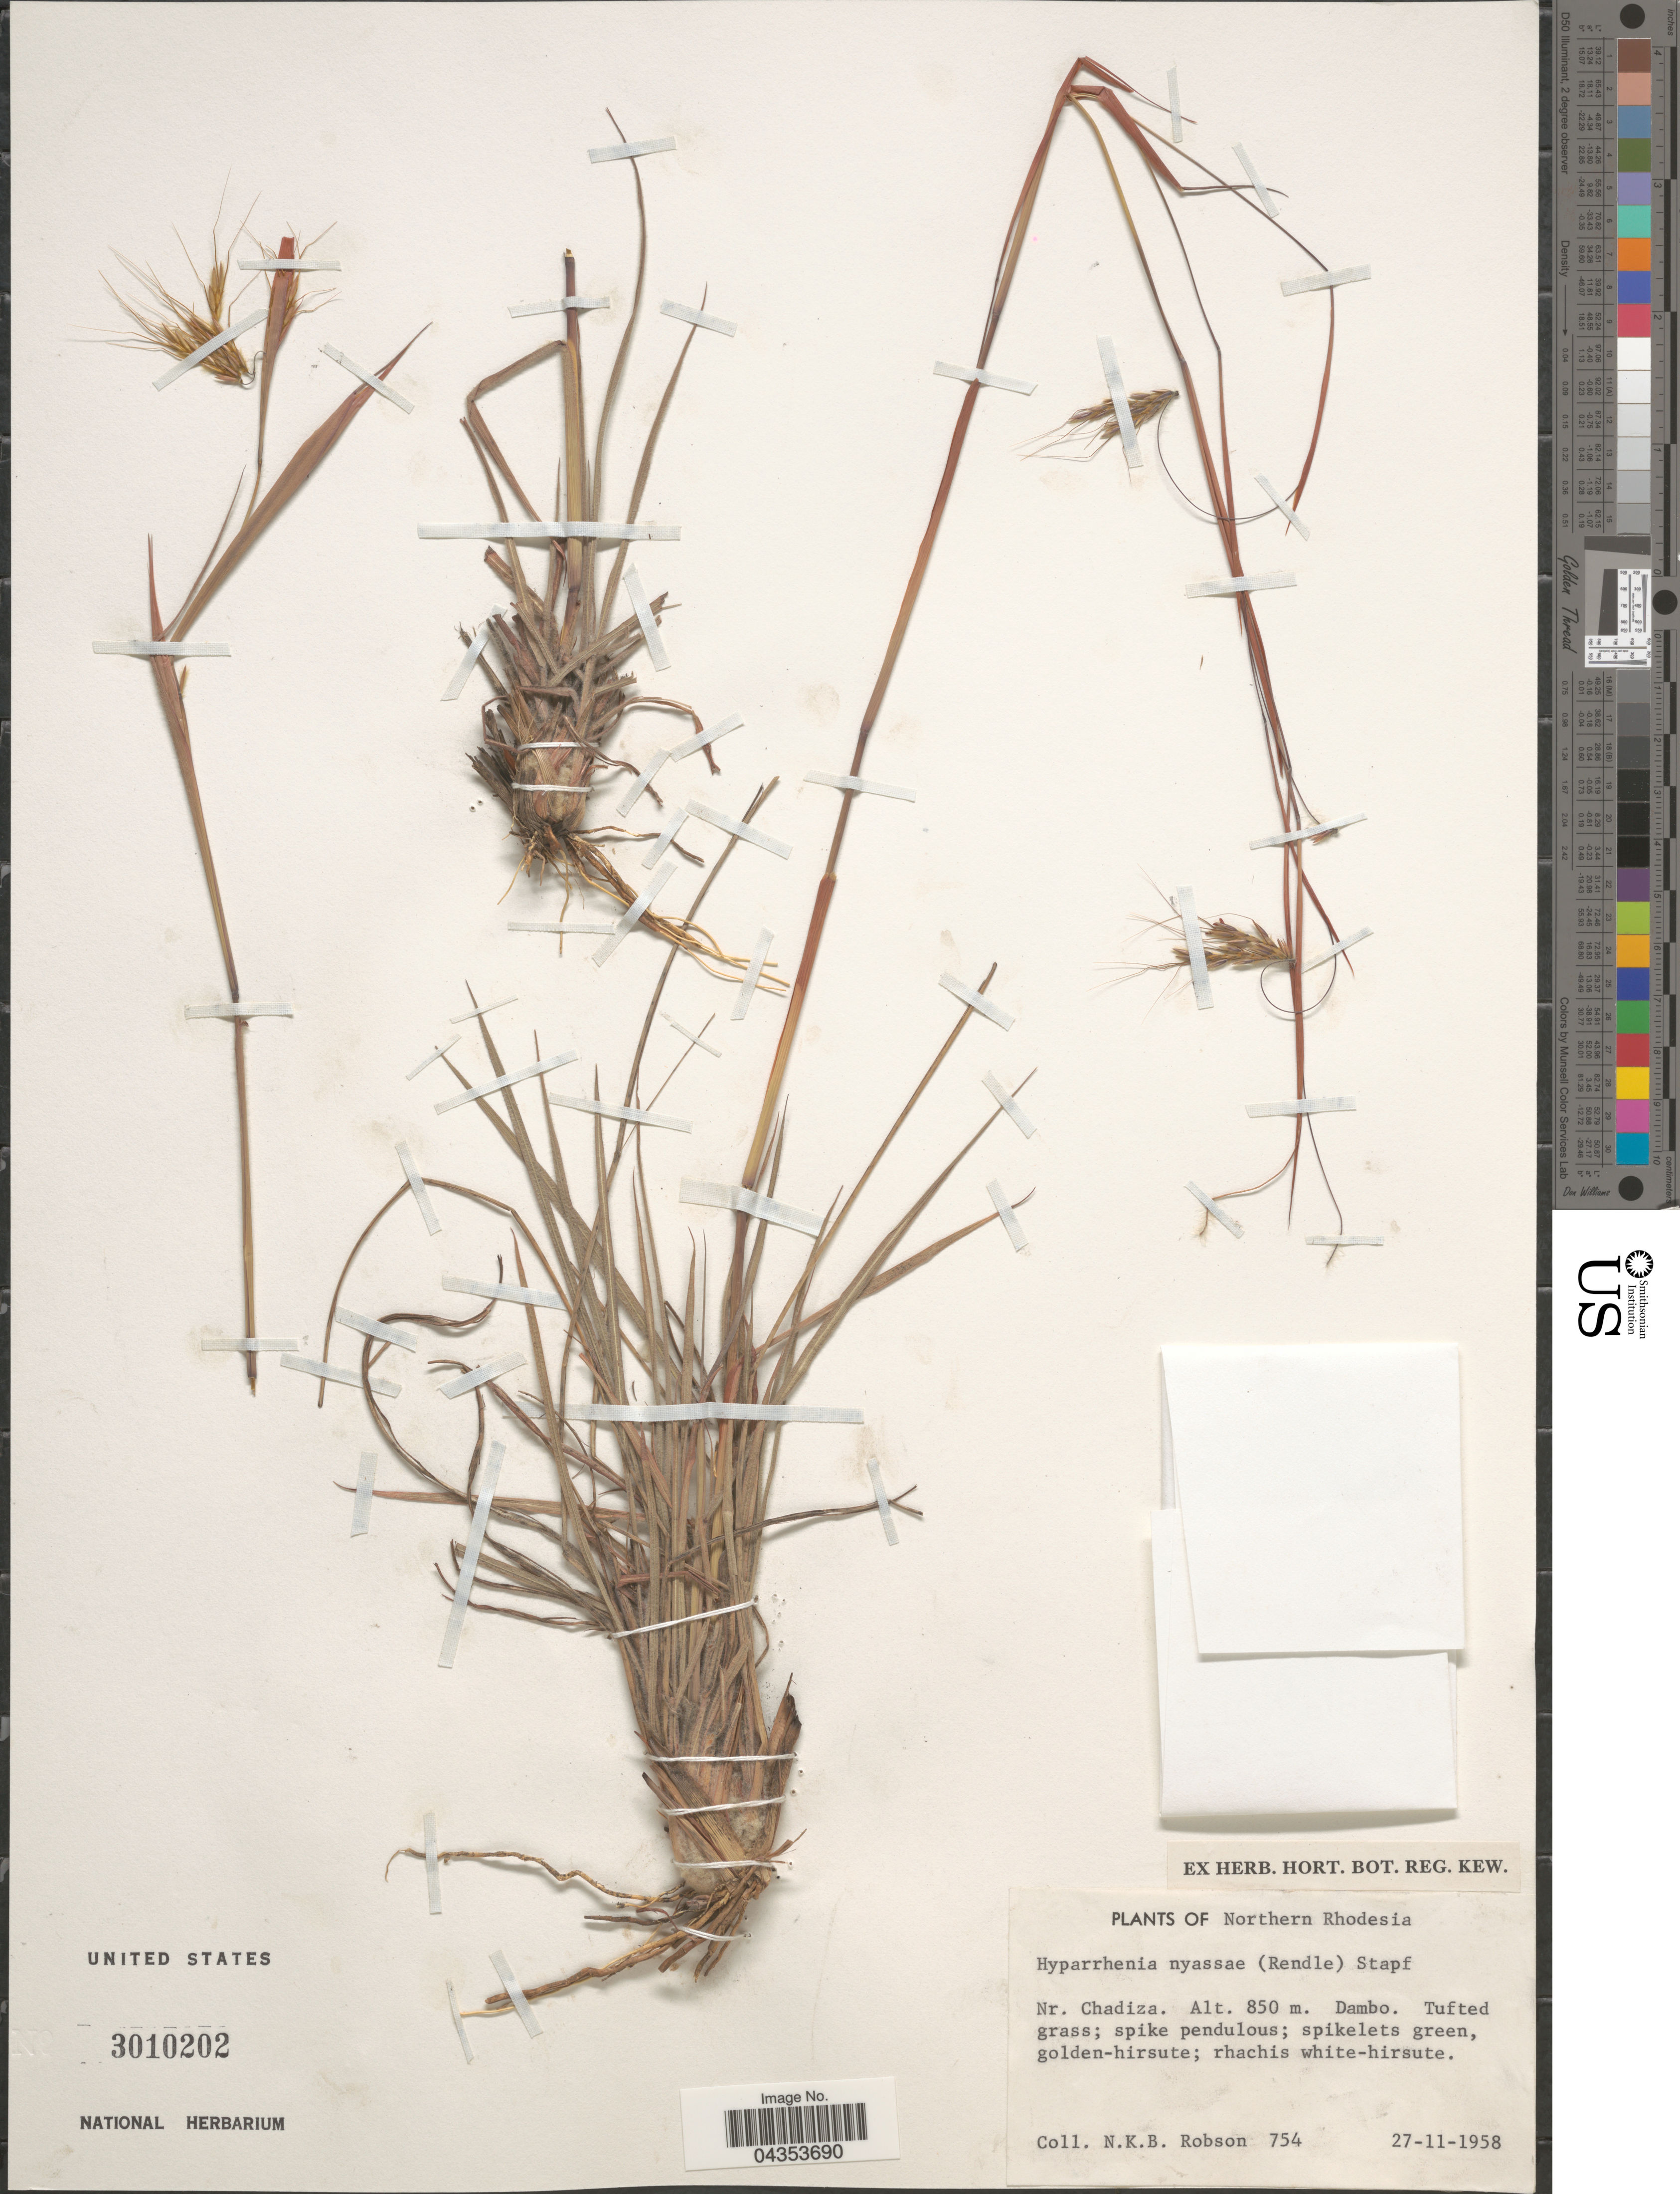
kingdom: Plantae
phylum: Tracheophyta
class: Liliopsida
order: Poales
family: Poaceae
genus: Hyparrhenia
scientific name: Hyparrhenia nyassae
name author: (Rendle) Stapf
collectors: N. Robson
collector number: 754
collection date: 1958-11-27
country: Zambia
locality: Northern Rhodesia. Nr. Chadiza. Dambo.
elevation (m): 850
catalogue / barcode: US 3010202